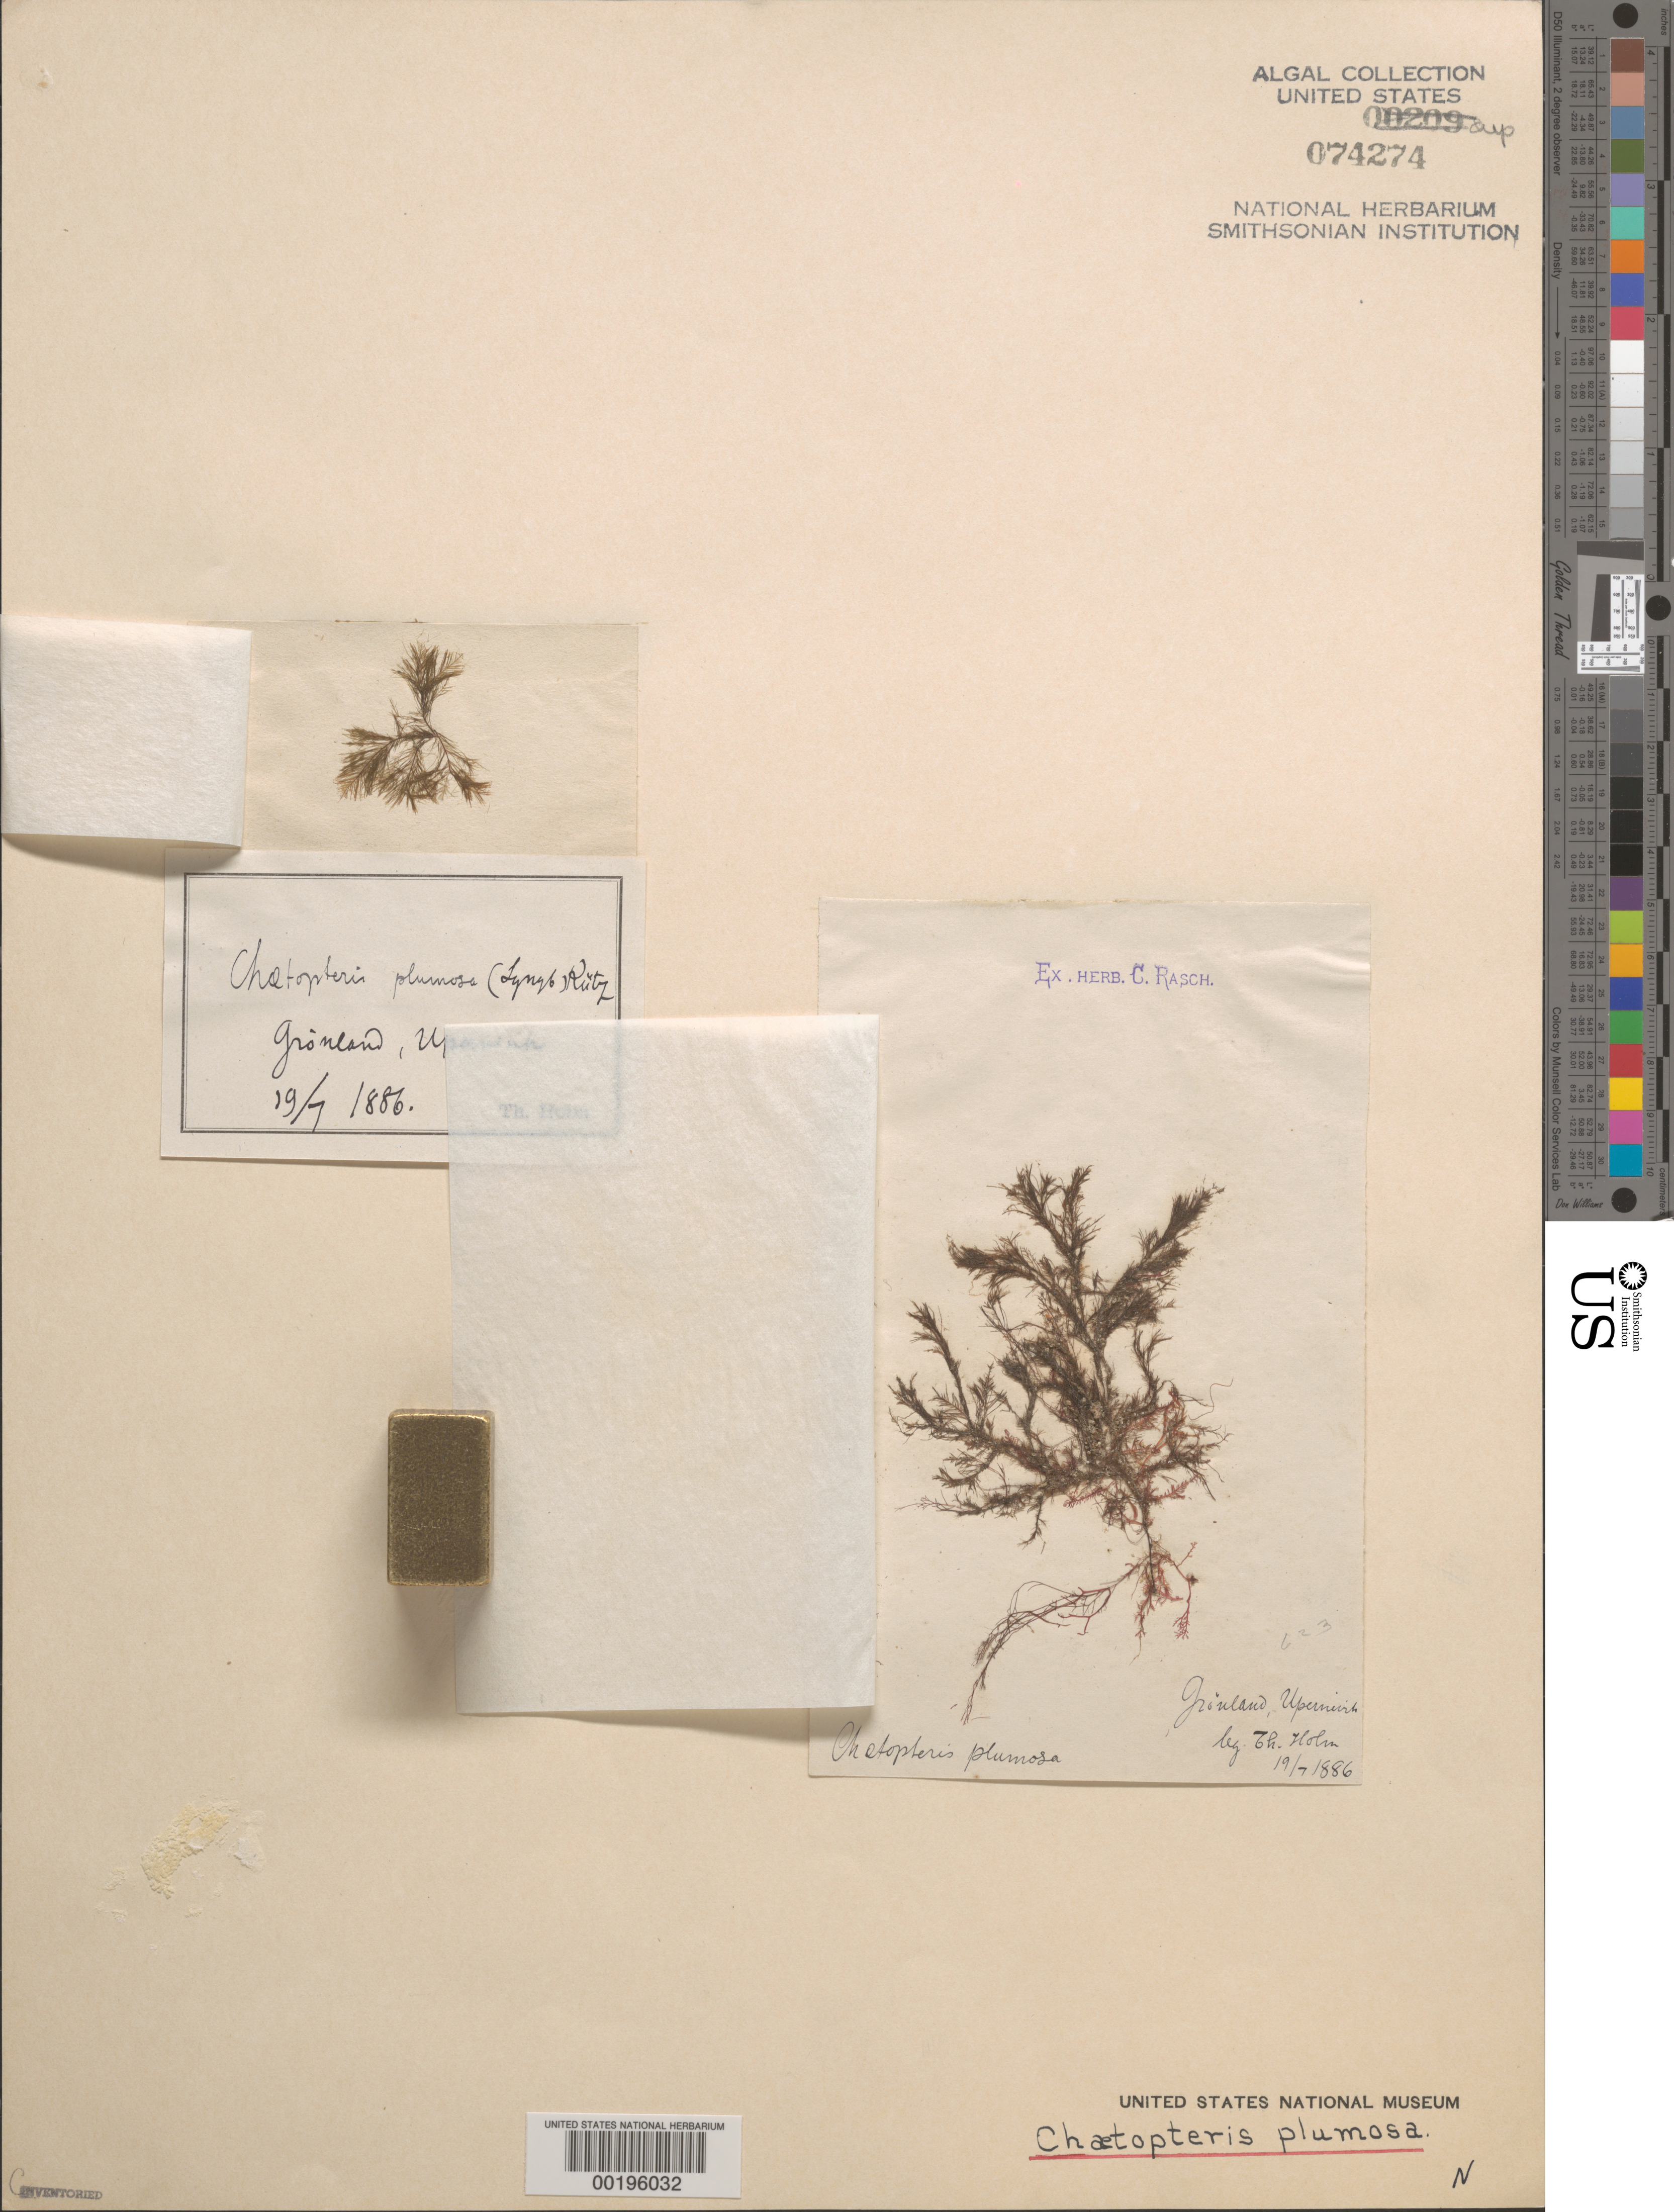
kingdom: Chromista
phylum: Ochrophyta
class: Phaeophyceae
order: Sphacelariales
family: Sphacelariaceae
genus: Chaetopteris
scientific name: Chaetopteris plumosa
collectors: T. Holm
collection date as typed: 19 Jul 1886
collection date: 1886-07-19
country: Greenland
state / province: Vestgronland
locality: Upernavik (upernivik)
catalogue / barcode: US 74274